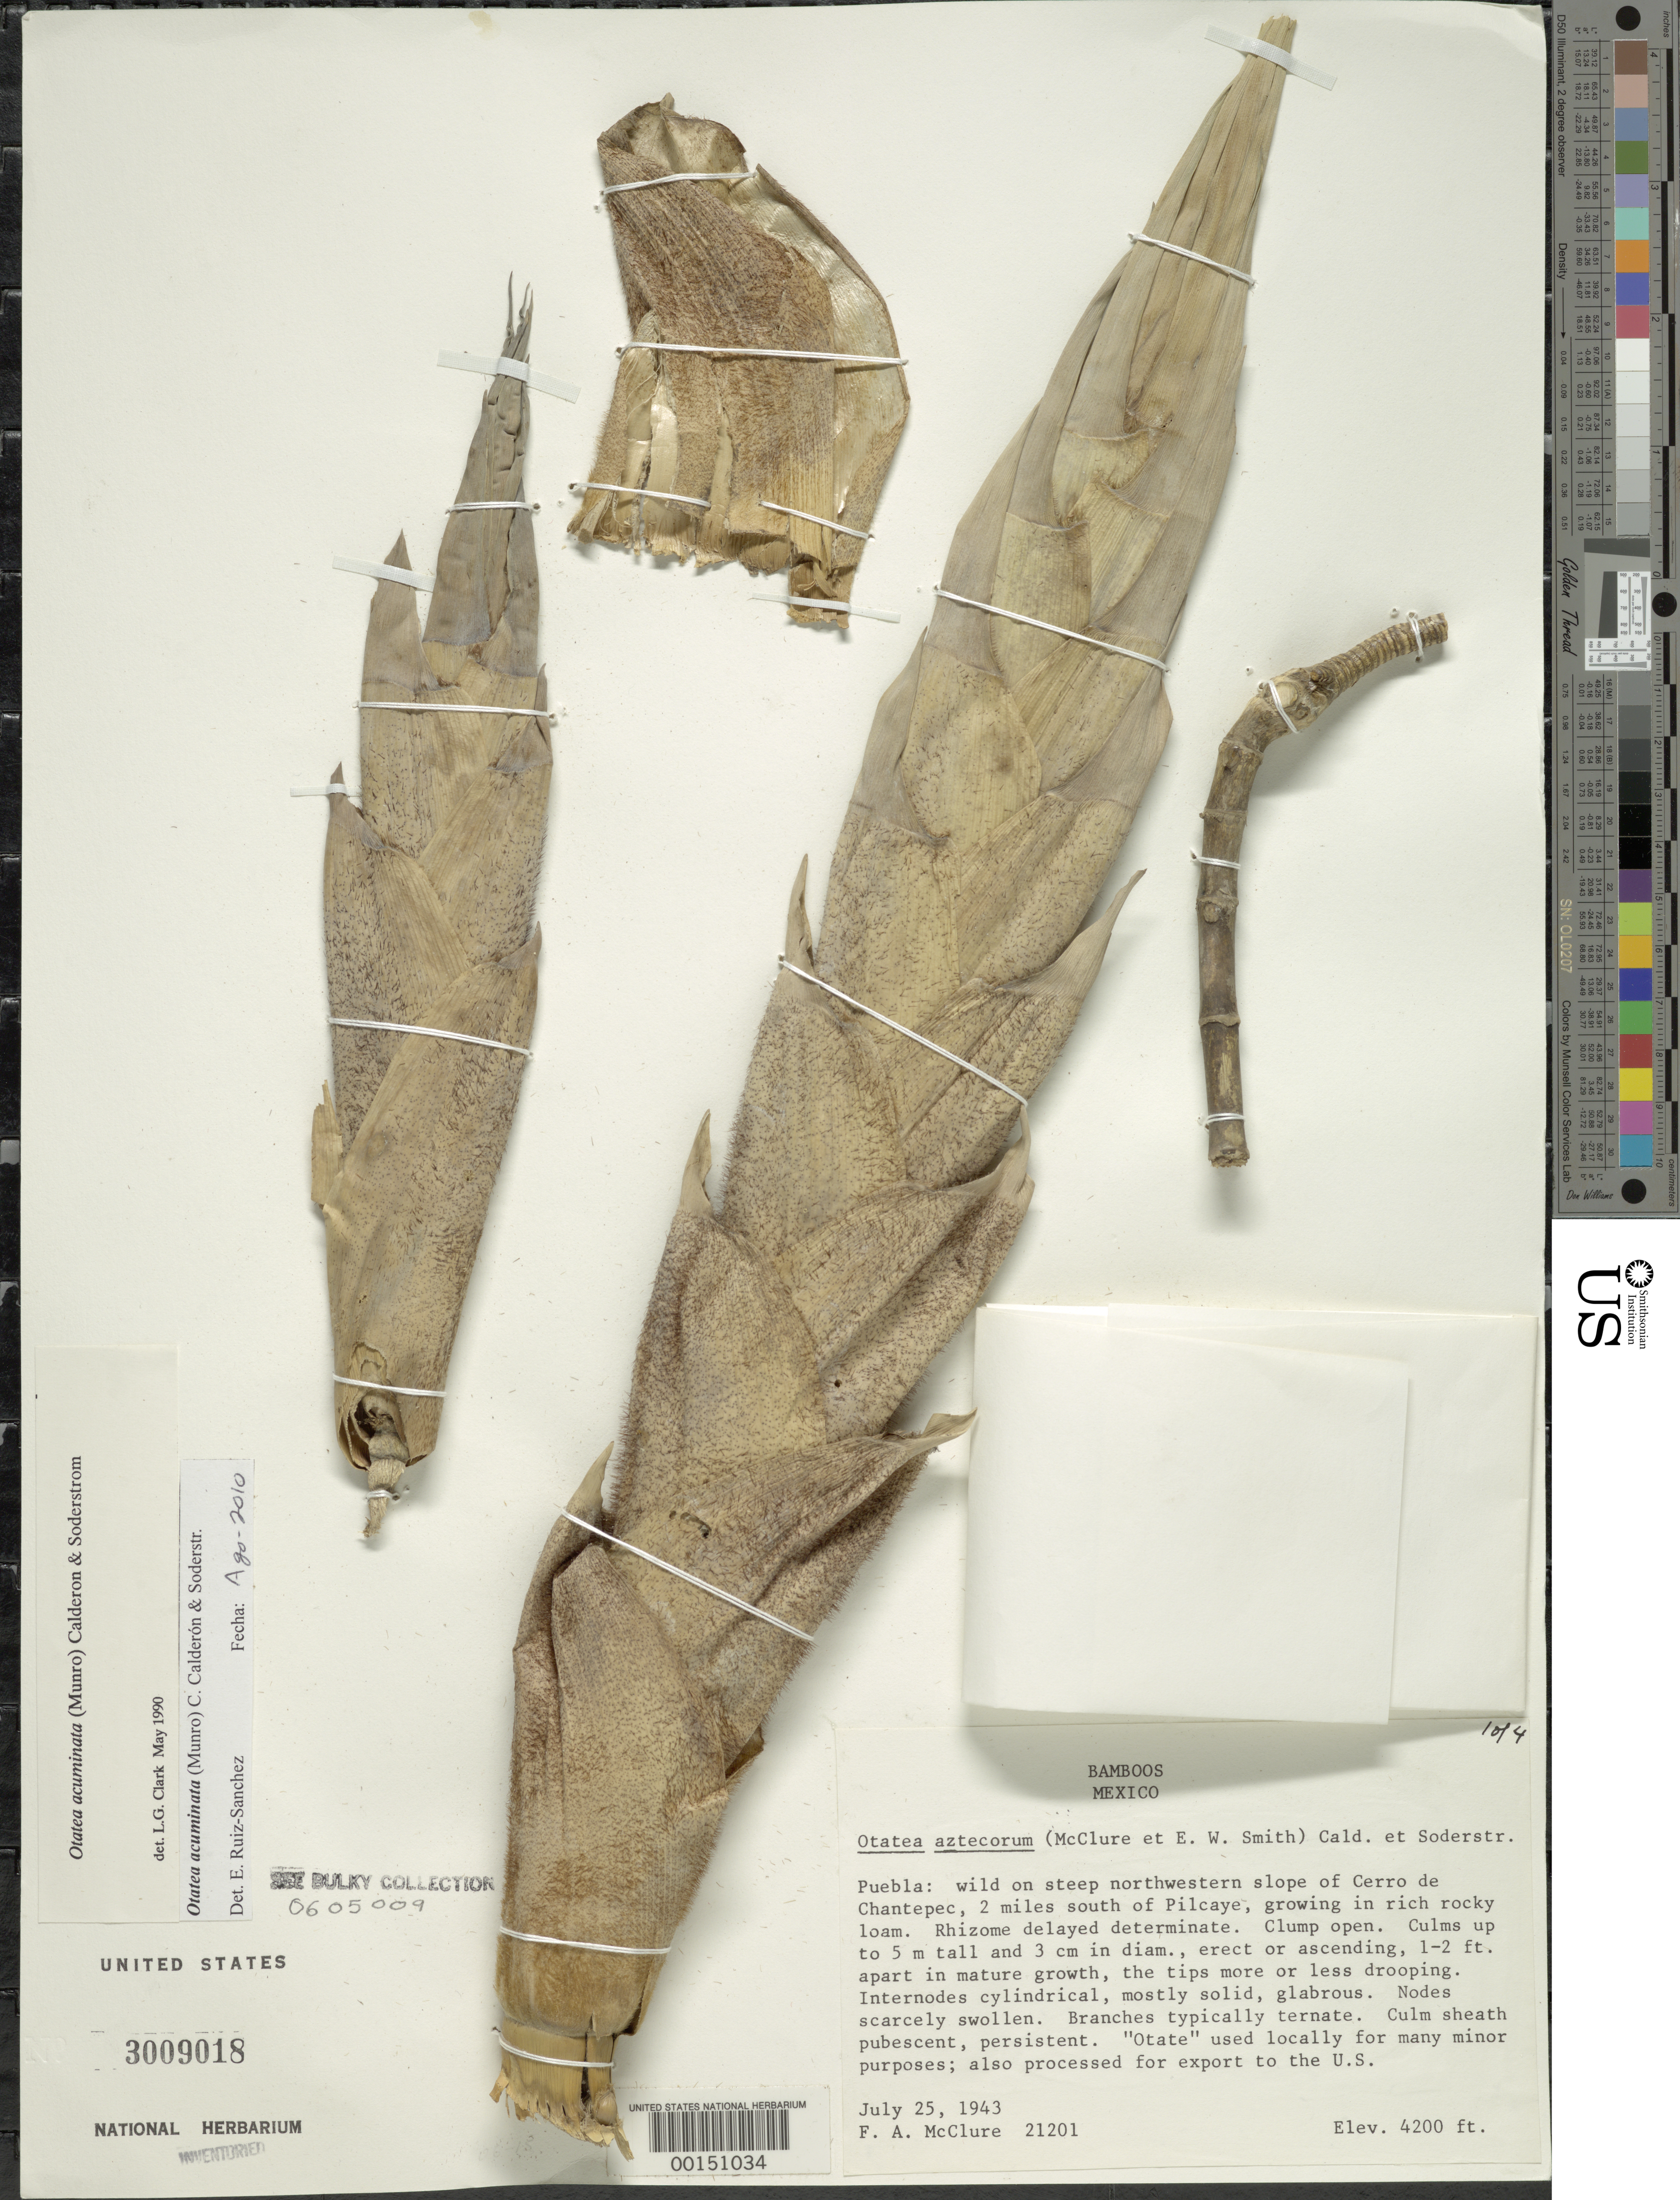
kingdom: Plantae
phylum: Tracheophyta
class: Liliopsida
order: Poales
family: Poaceae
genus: Otatea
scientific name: Otatea acuminata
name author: (Munro) C. E. Calderón & Soderstr.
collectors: F. A. McClure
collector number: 21201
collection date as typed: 25 Jul 1943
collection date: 1943-07-25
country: Mexico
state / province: Puebla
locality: Cerro de Chantepec, 2 miles S of Pilcaye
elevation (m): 1281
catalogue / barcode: US 3009018